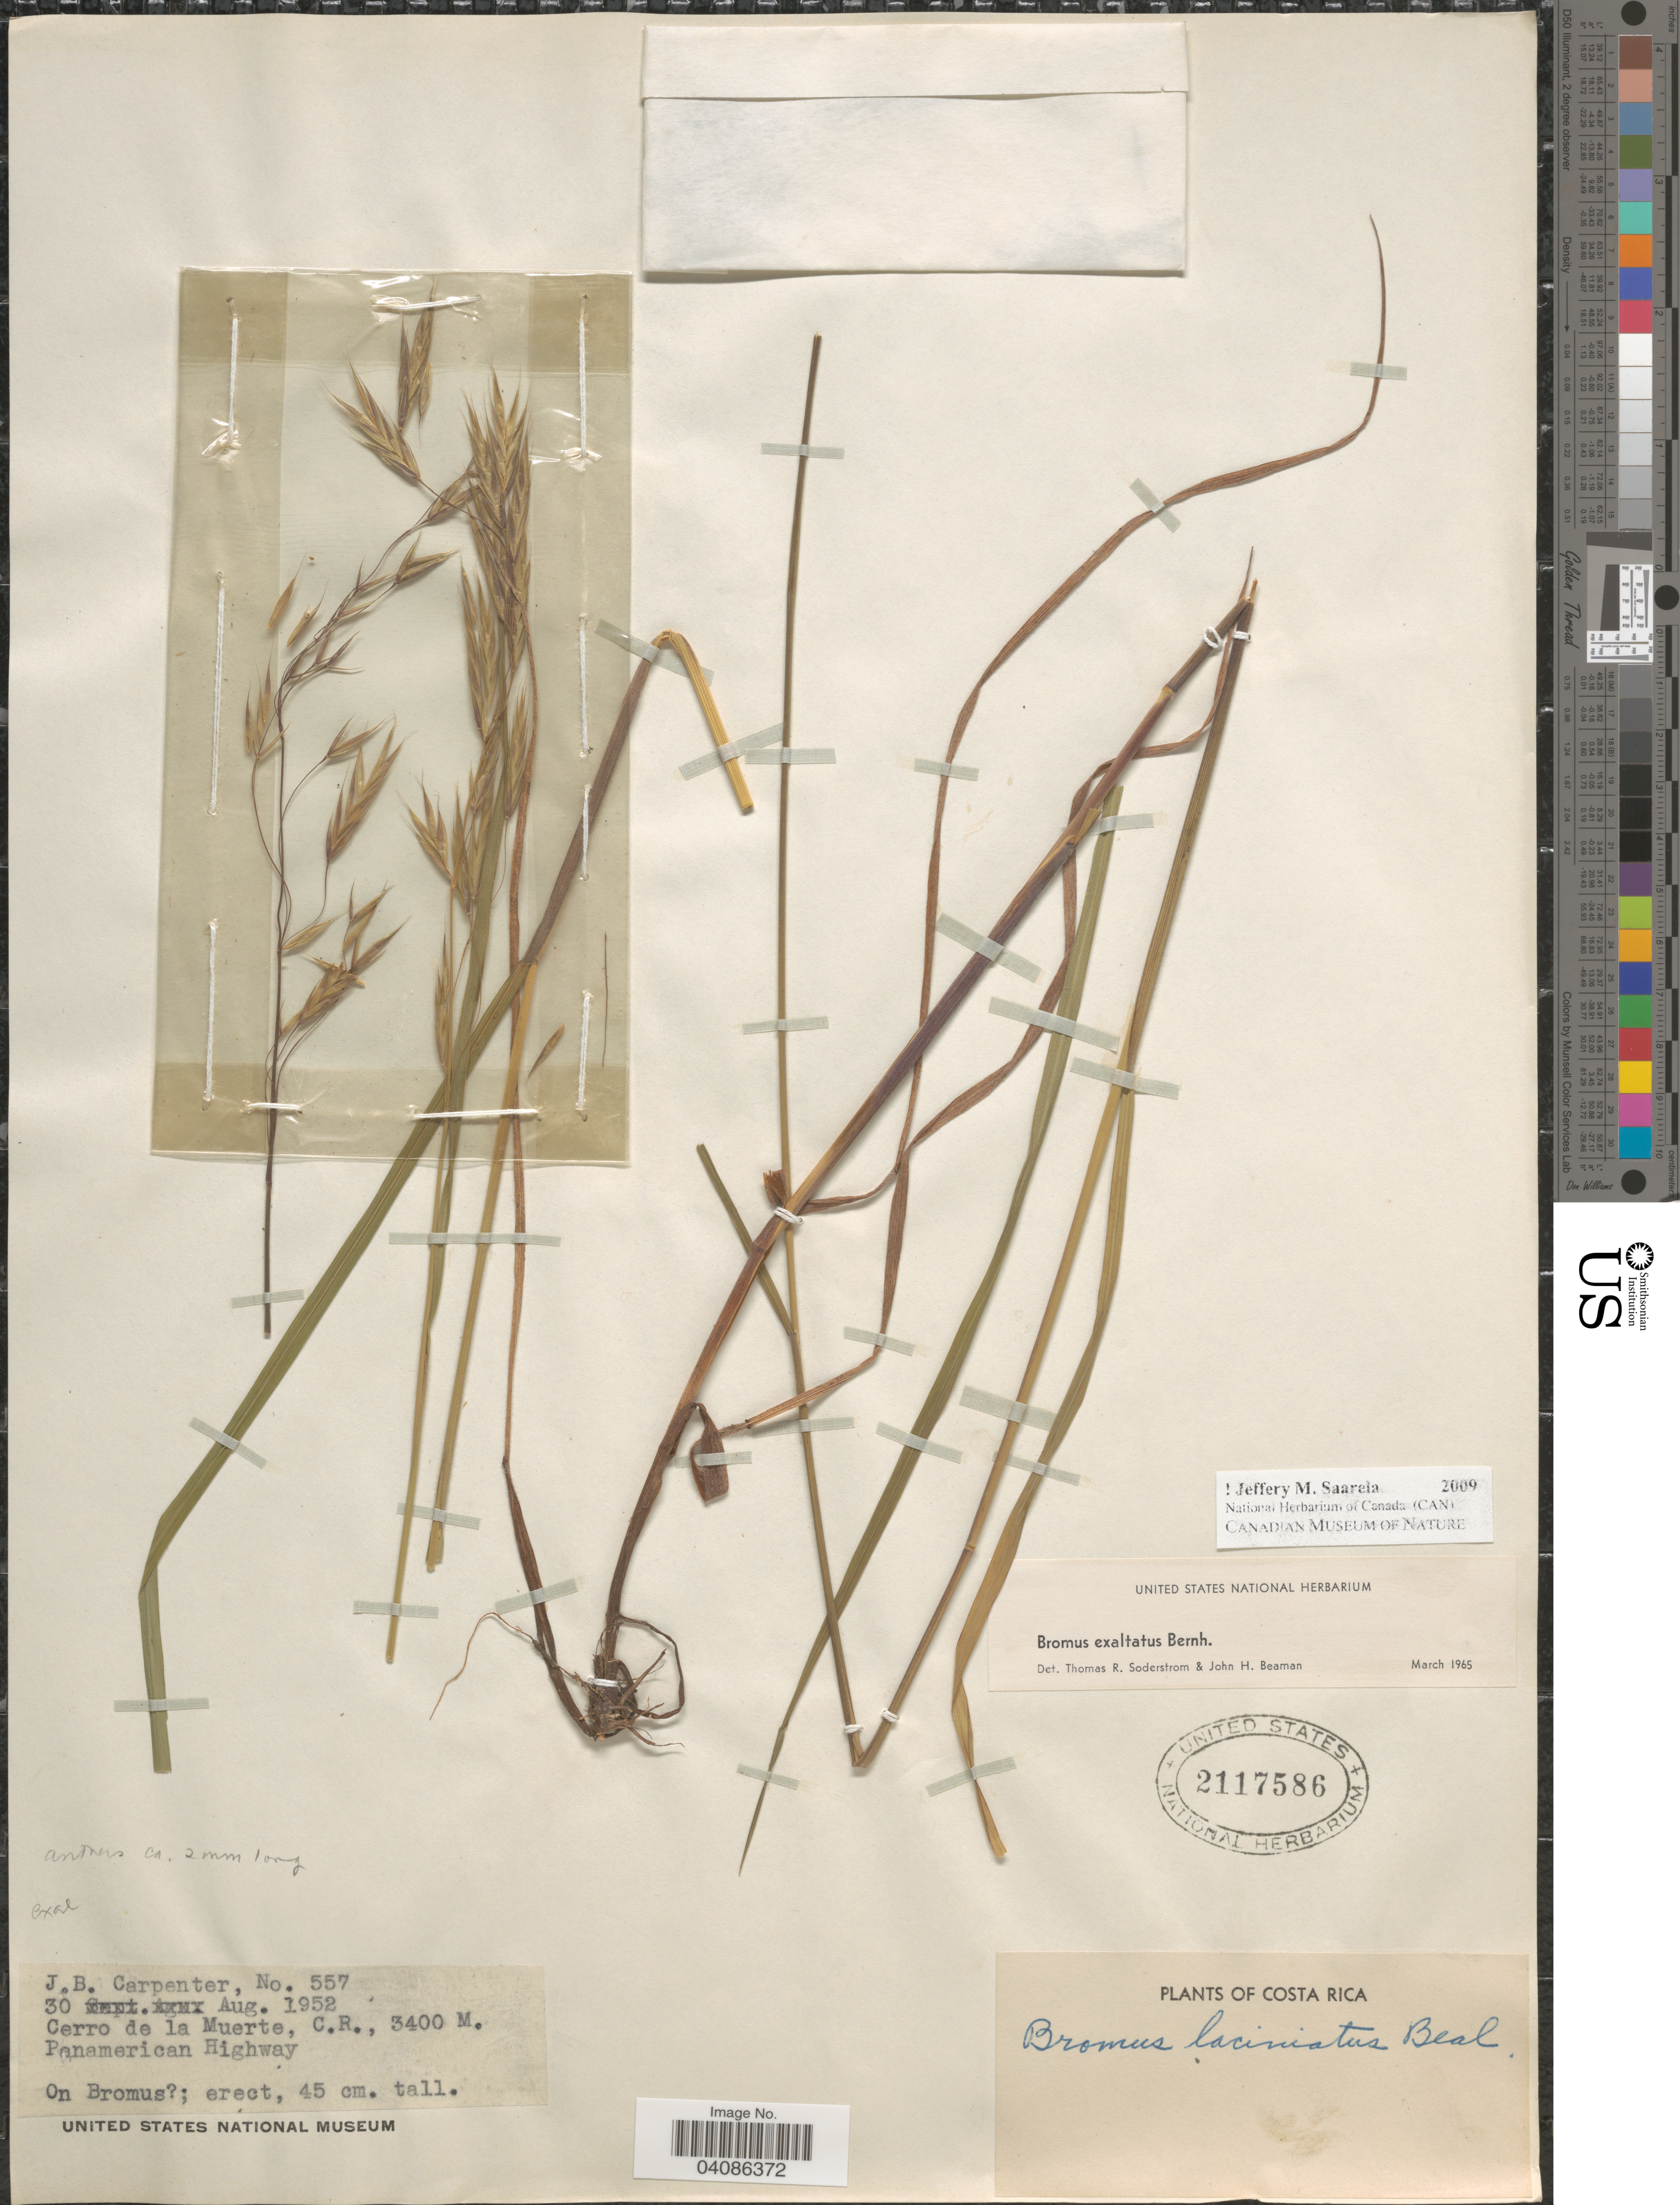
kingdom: Plantae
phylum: Tracheophyta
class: Liliopsida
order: Poales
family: Poaceae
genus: Bromus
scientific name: Bromus exaltatus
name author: Bernhardi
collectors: J. Carpenter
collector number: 557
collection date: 1952-08-30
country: Costa Rica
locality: Cerro de la Muerte, C.R., Panamerican Highway.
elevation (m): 3400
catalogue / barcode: US 2117586